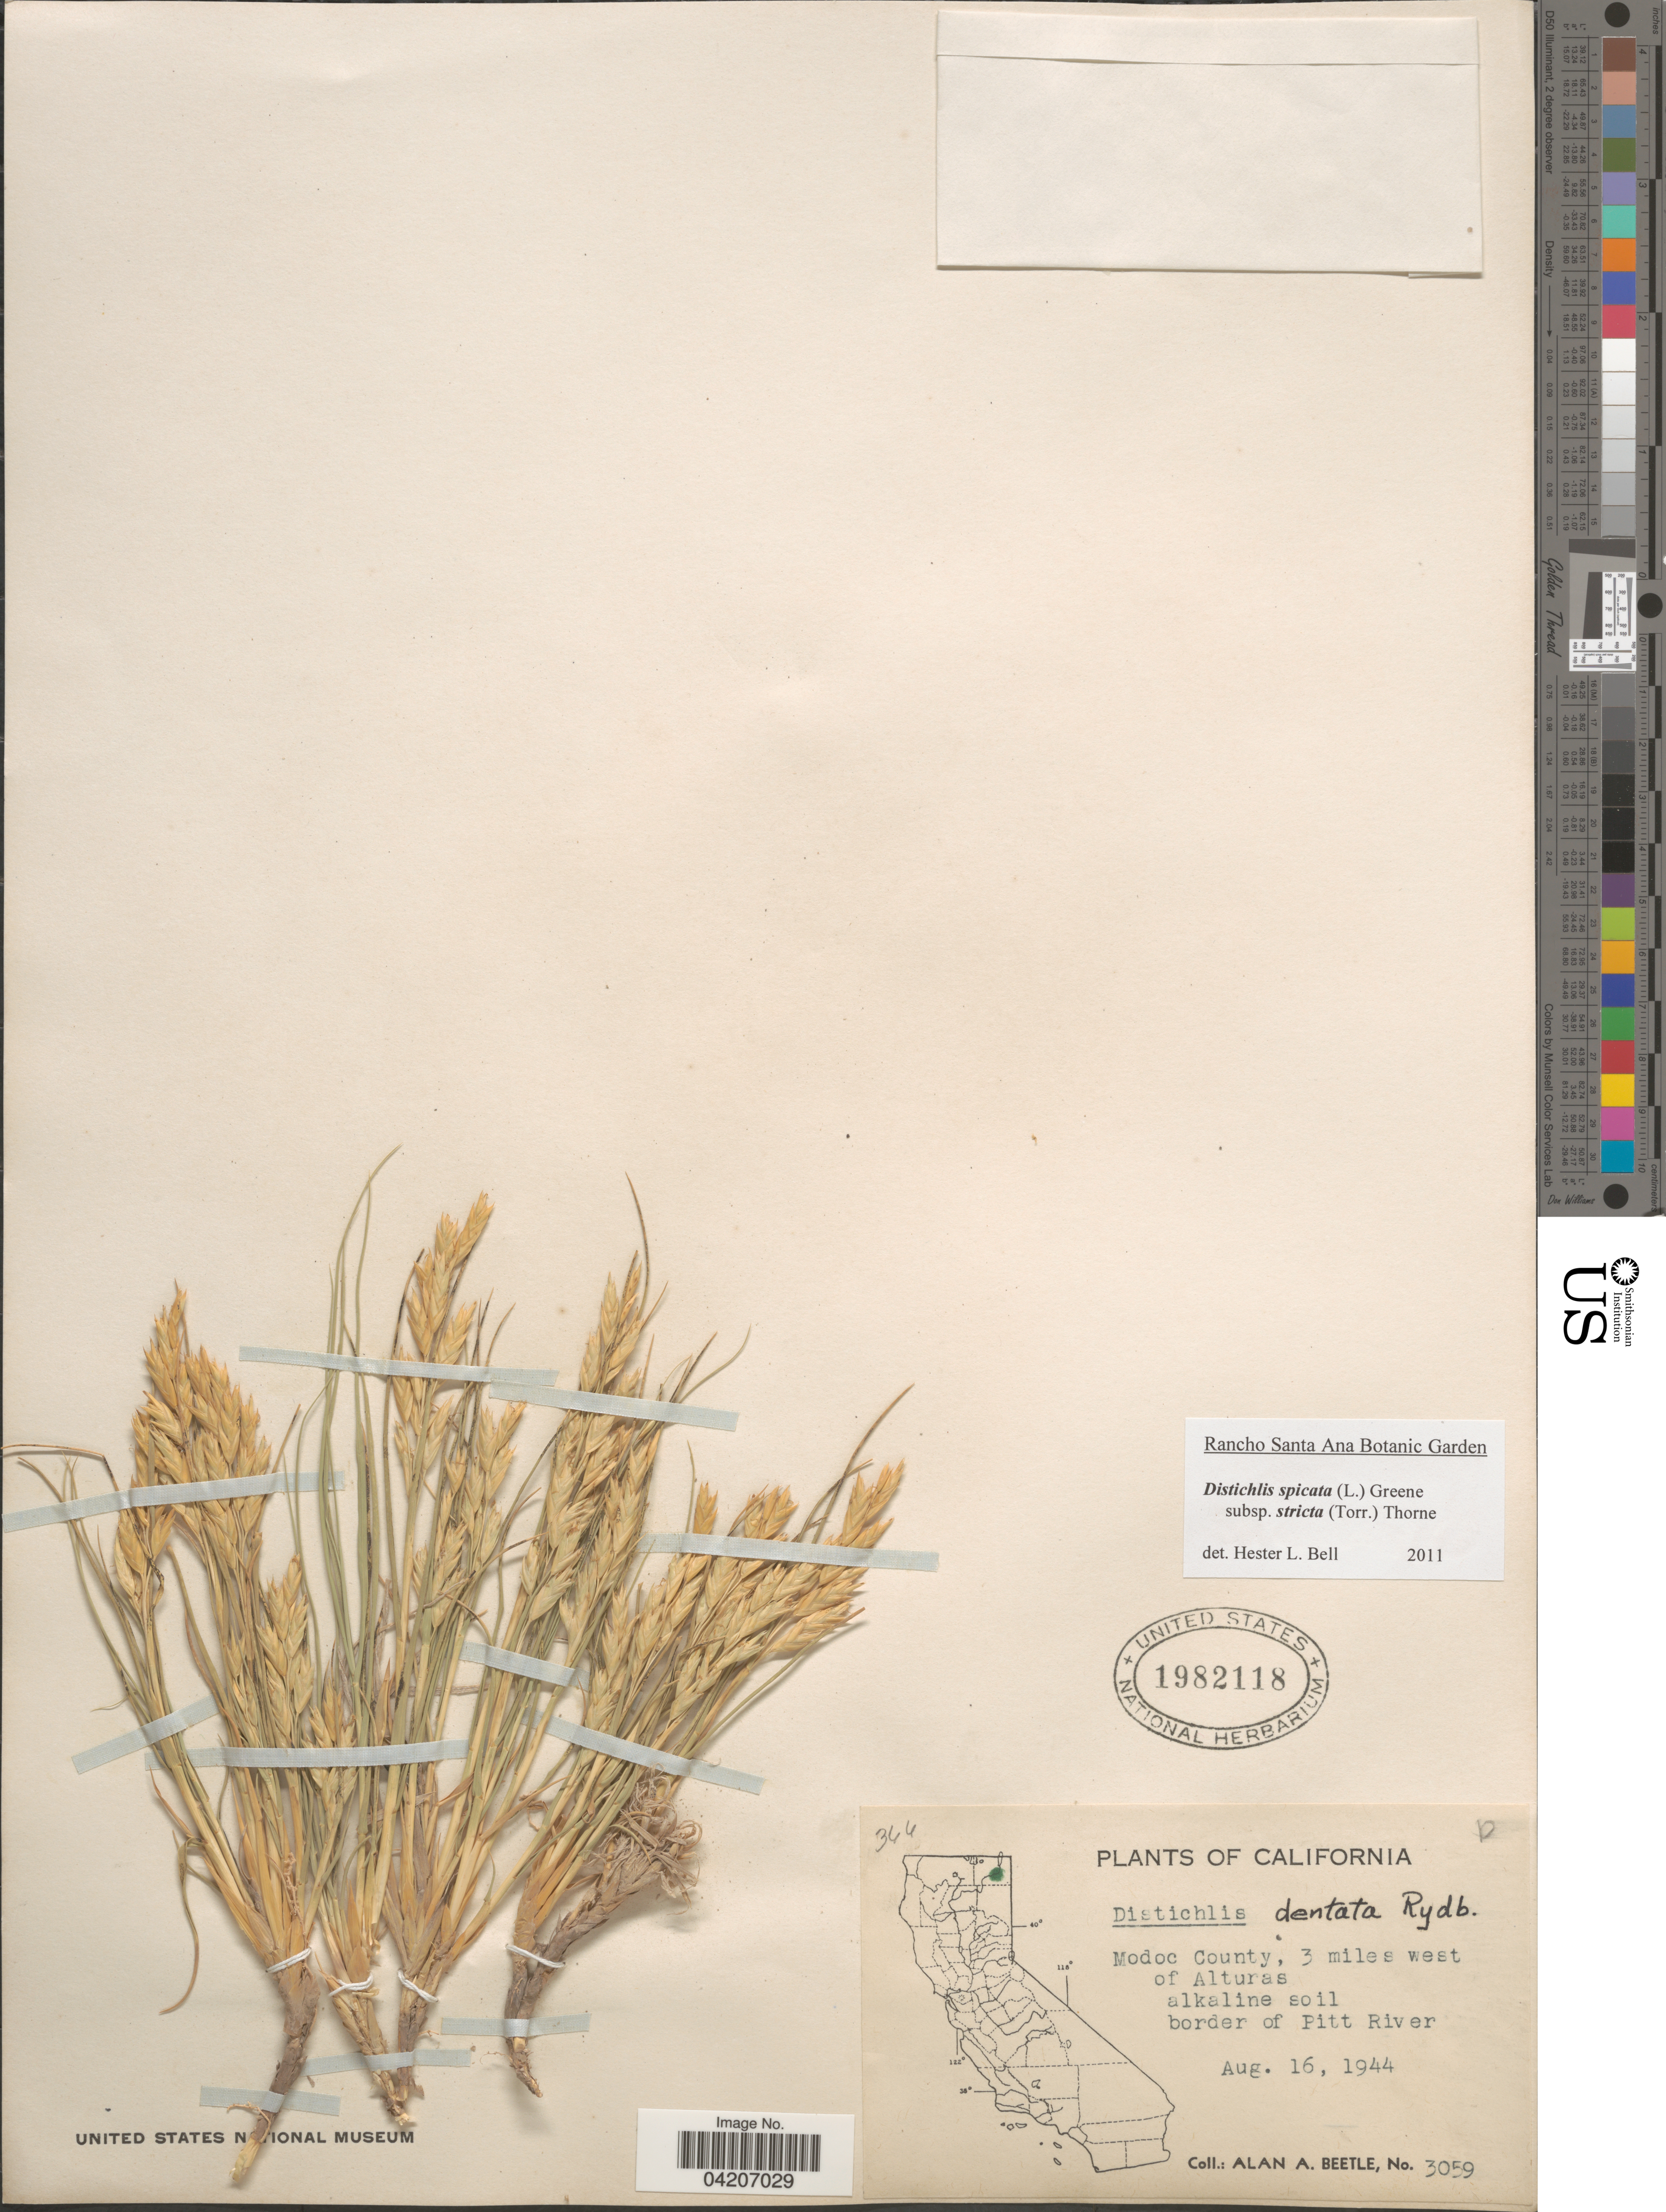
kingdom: Plantae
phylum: Tracheophyta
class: Liliopsida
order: Poales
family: Poaceae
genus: Distichlis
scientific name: Distichlis spicata subsp. stricta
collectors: A. A. Beetle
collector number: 3059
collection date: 1944-08-16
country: United States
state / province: California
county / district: Modoc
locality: Modoc County, 3 miles west of Alturas alkaline soil border of Pitt River.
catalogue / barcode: US 1982118